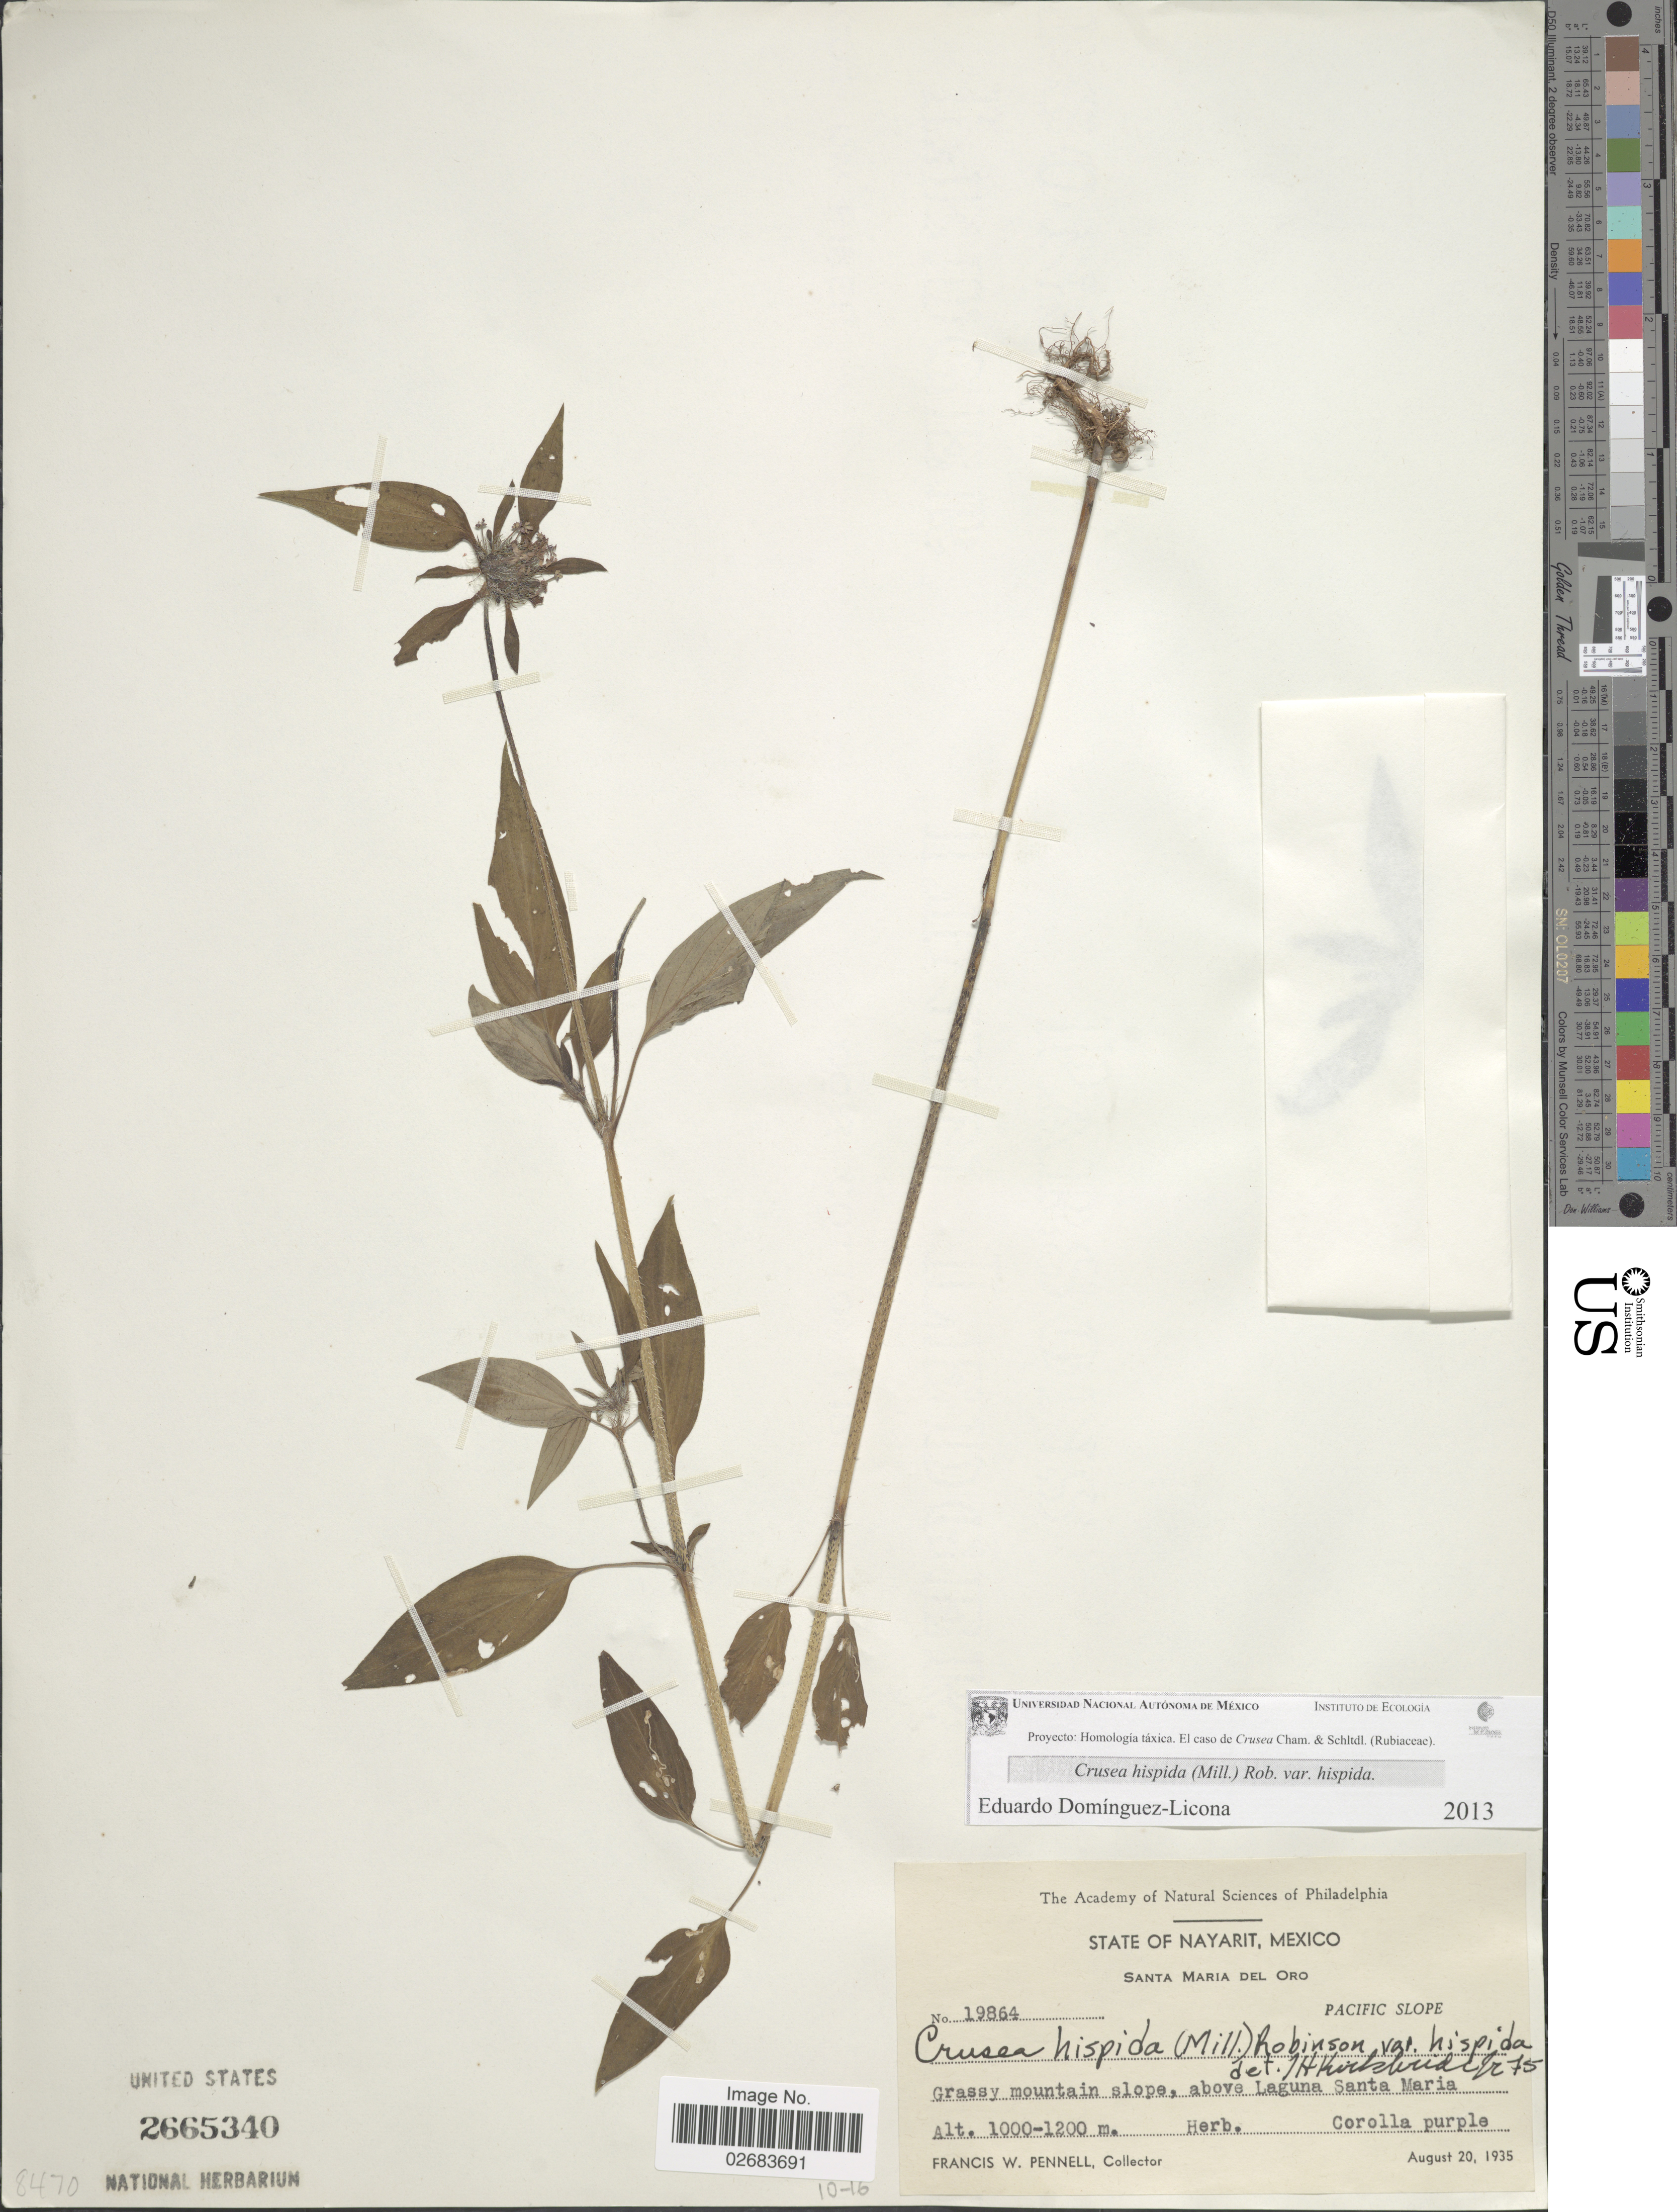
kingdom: Plantae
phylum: Tracheophyta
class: Magnoliopsida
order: Gentianales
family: Rubiaceae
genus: Crusea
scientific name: Crusea hispida var. hispida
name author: (Mill.) B.L. Rob.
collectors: F. W. Pennell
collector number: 19864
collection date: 1935-08-20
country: Mexico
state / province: Nayarit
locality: Santa Maria del Oro. Pacific Slope. Grassy mountain slope, above Laguna Santa Maria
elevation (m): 1000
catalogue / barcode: US 2665340